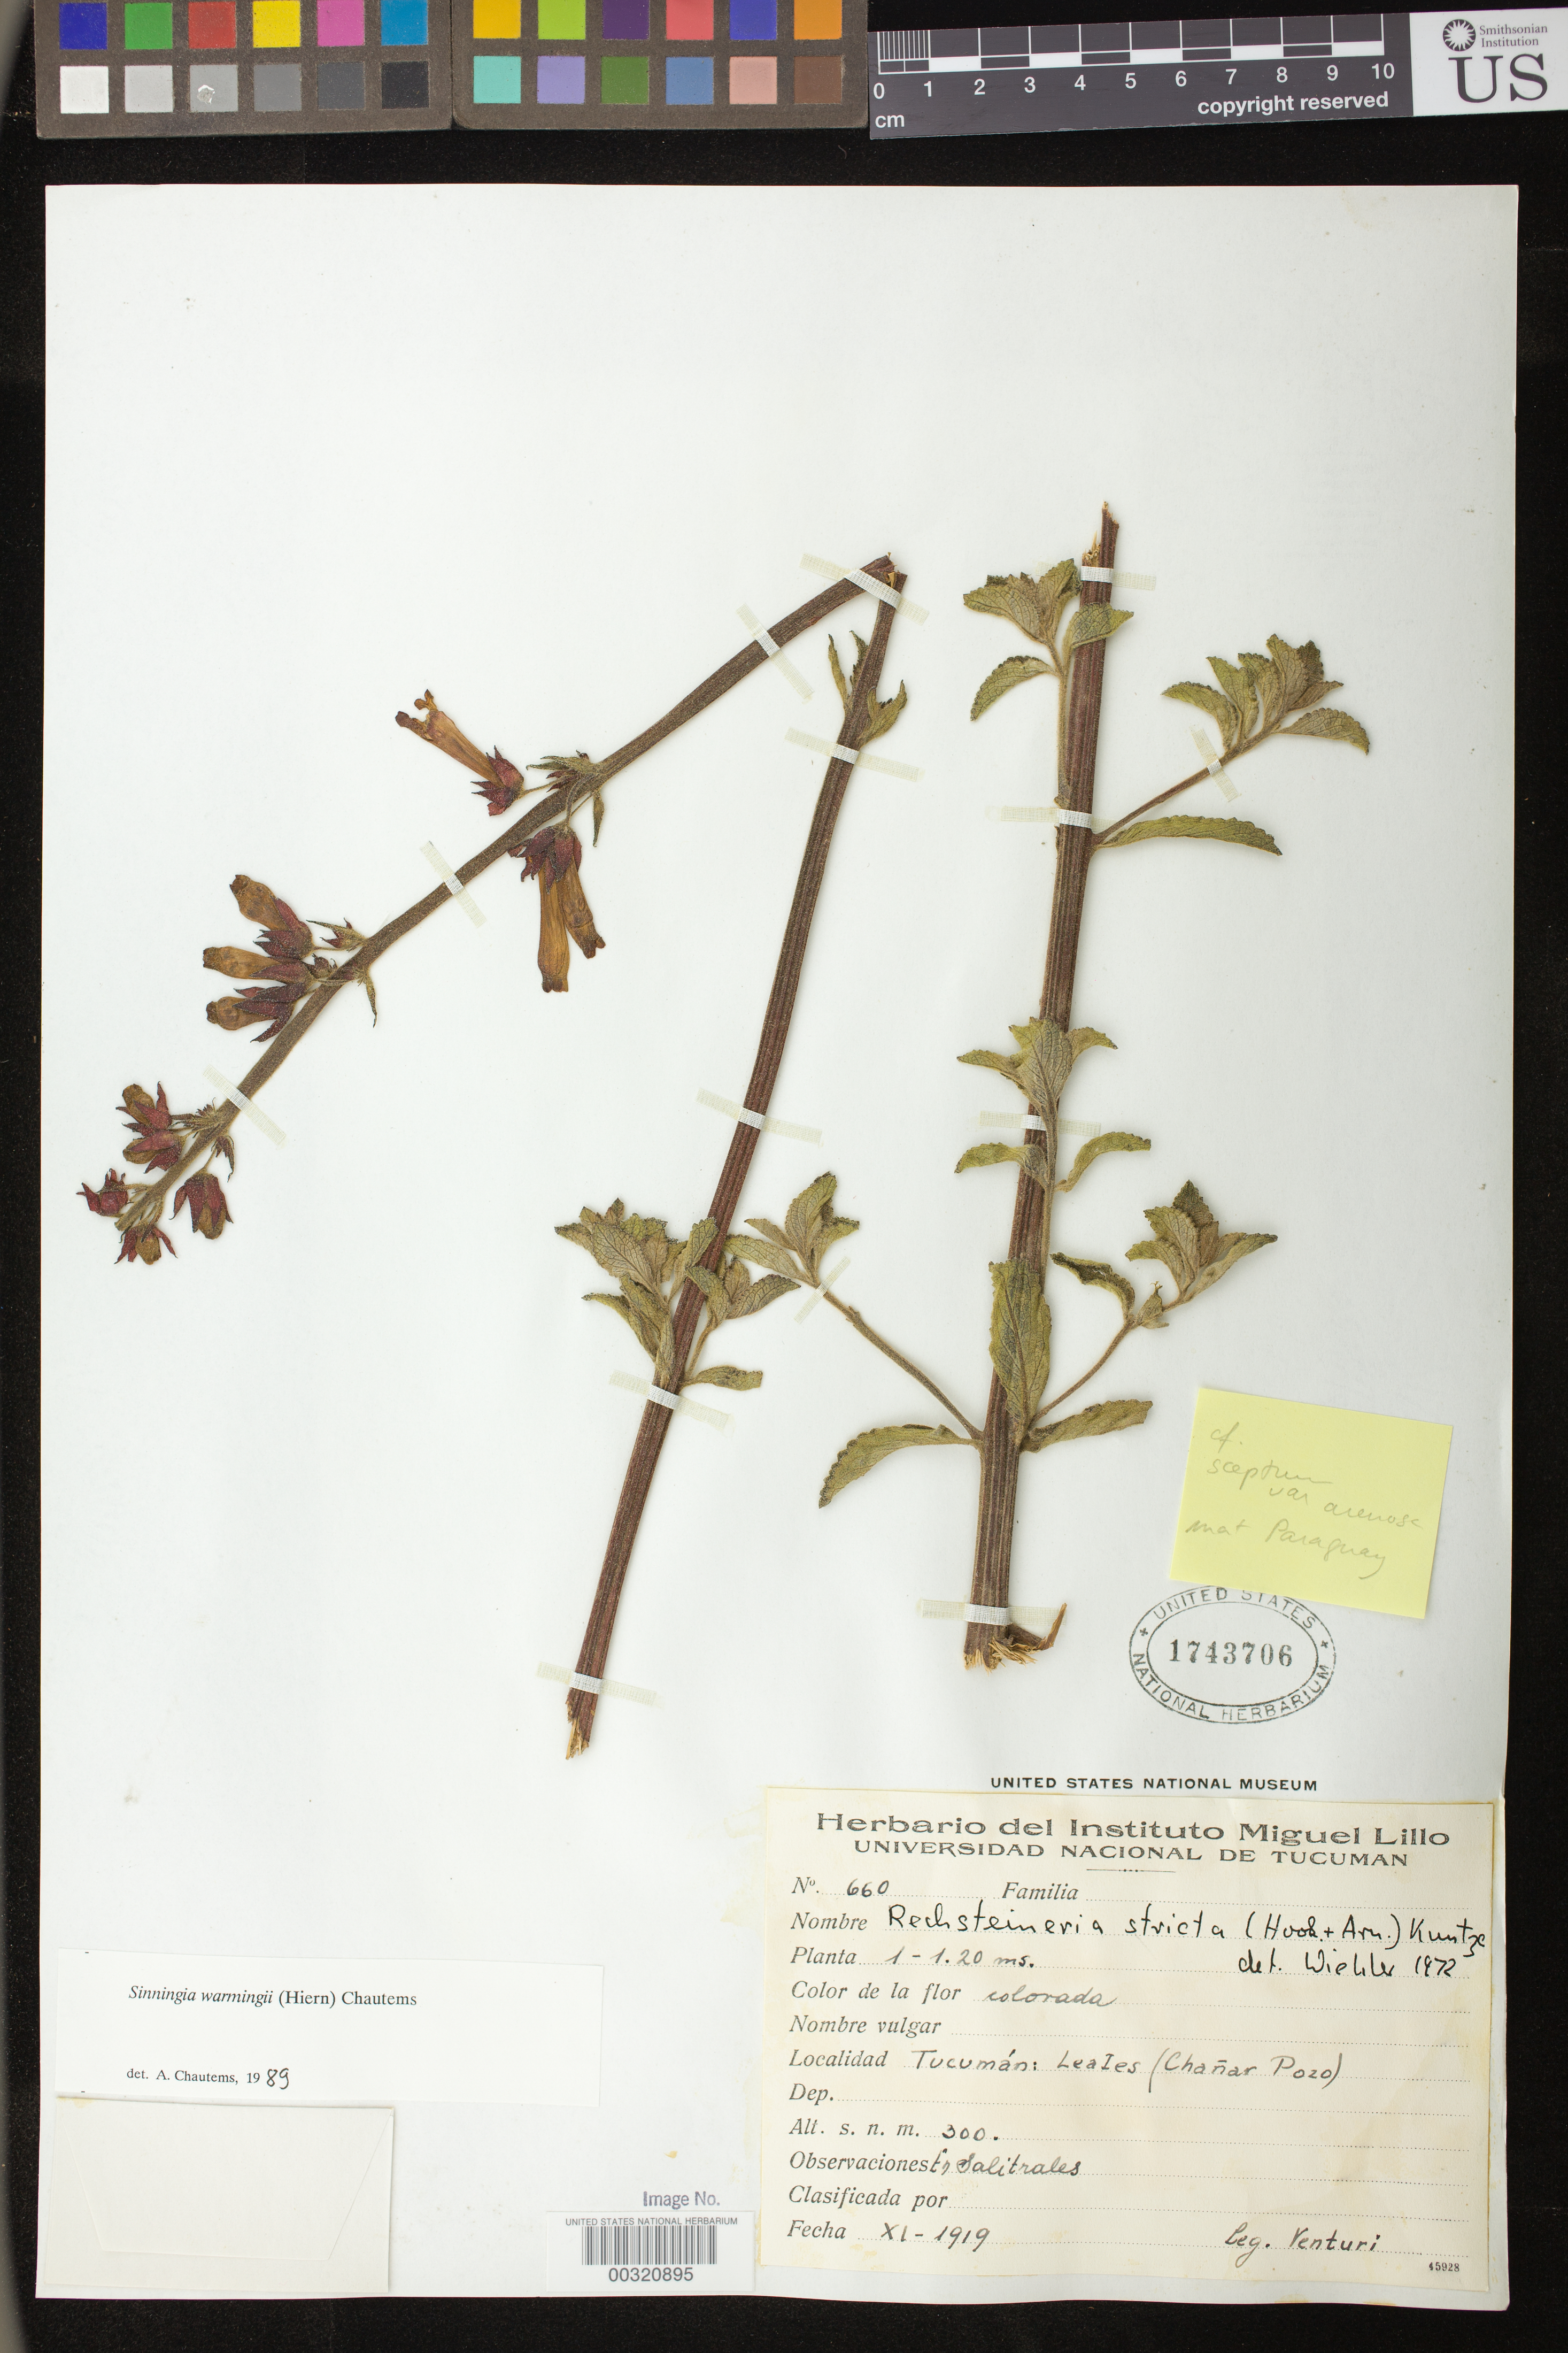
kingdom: Plantae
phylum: Tracheophyta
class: Magnoliopsida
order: Lamiales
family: Gesneriaceae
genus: Sinningia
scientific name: Sinningia warmingii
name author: (Hiern) Chautems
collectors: S. Venturi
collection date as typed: Nov 1919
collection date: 1919-11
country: Argentina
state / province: Tucumán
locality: Leales (Chanar Pozo)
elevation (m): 300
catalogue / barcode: US 1743706